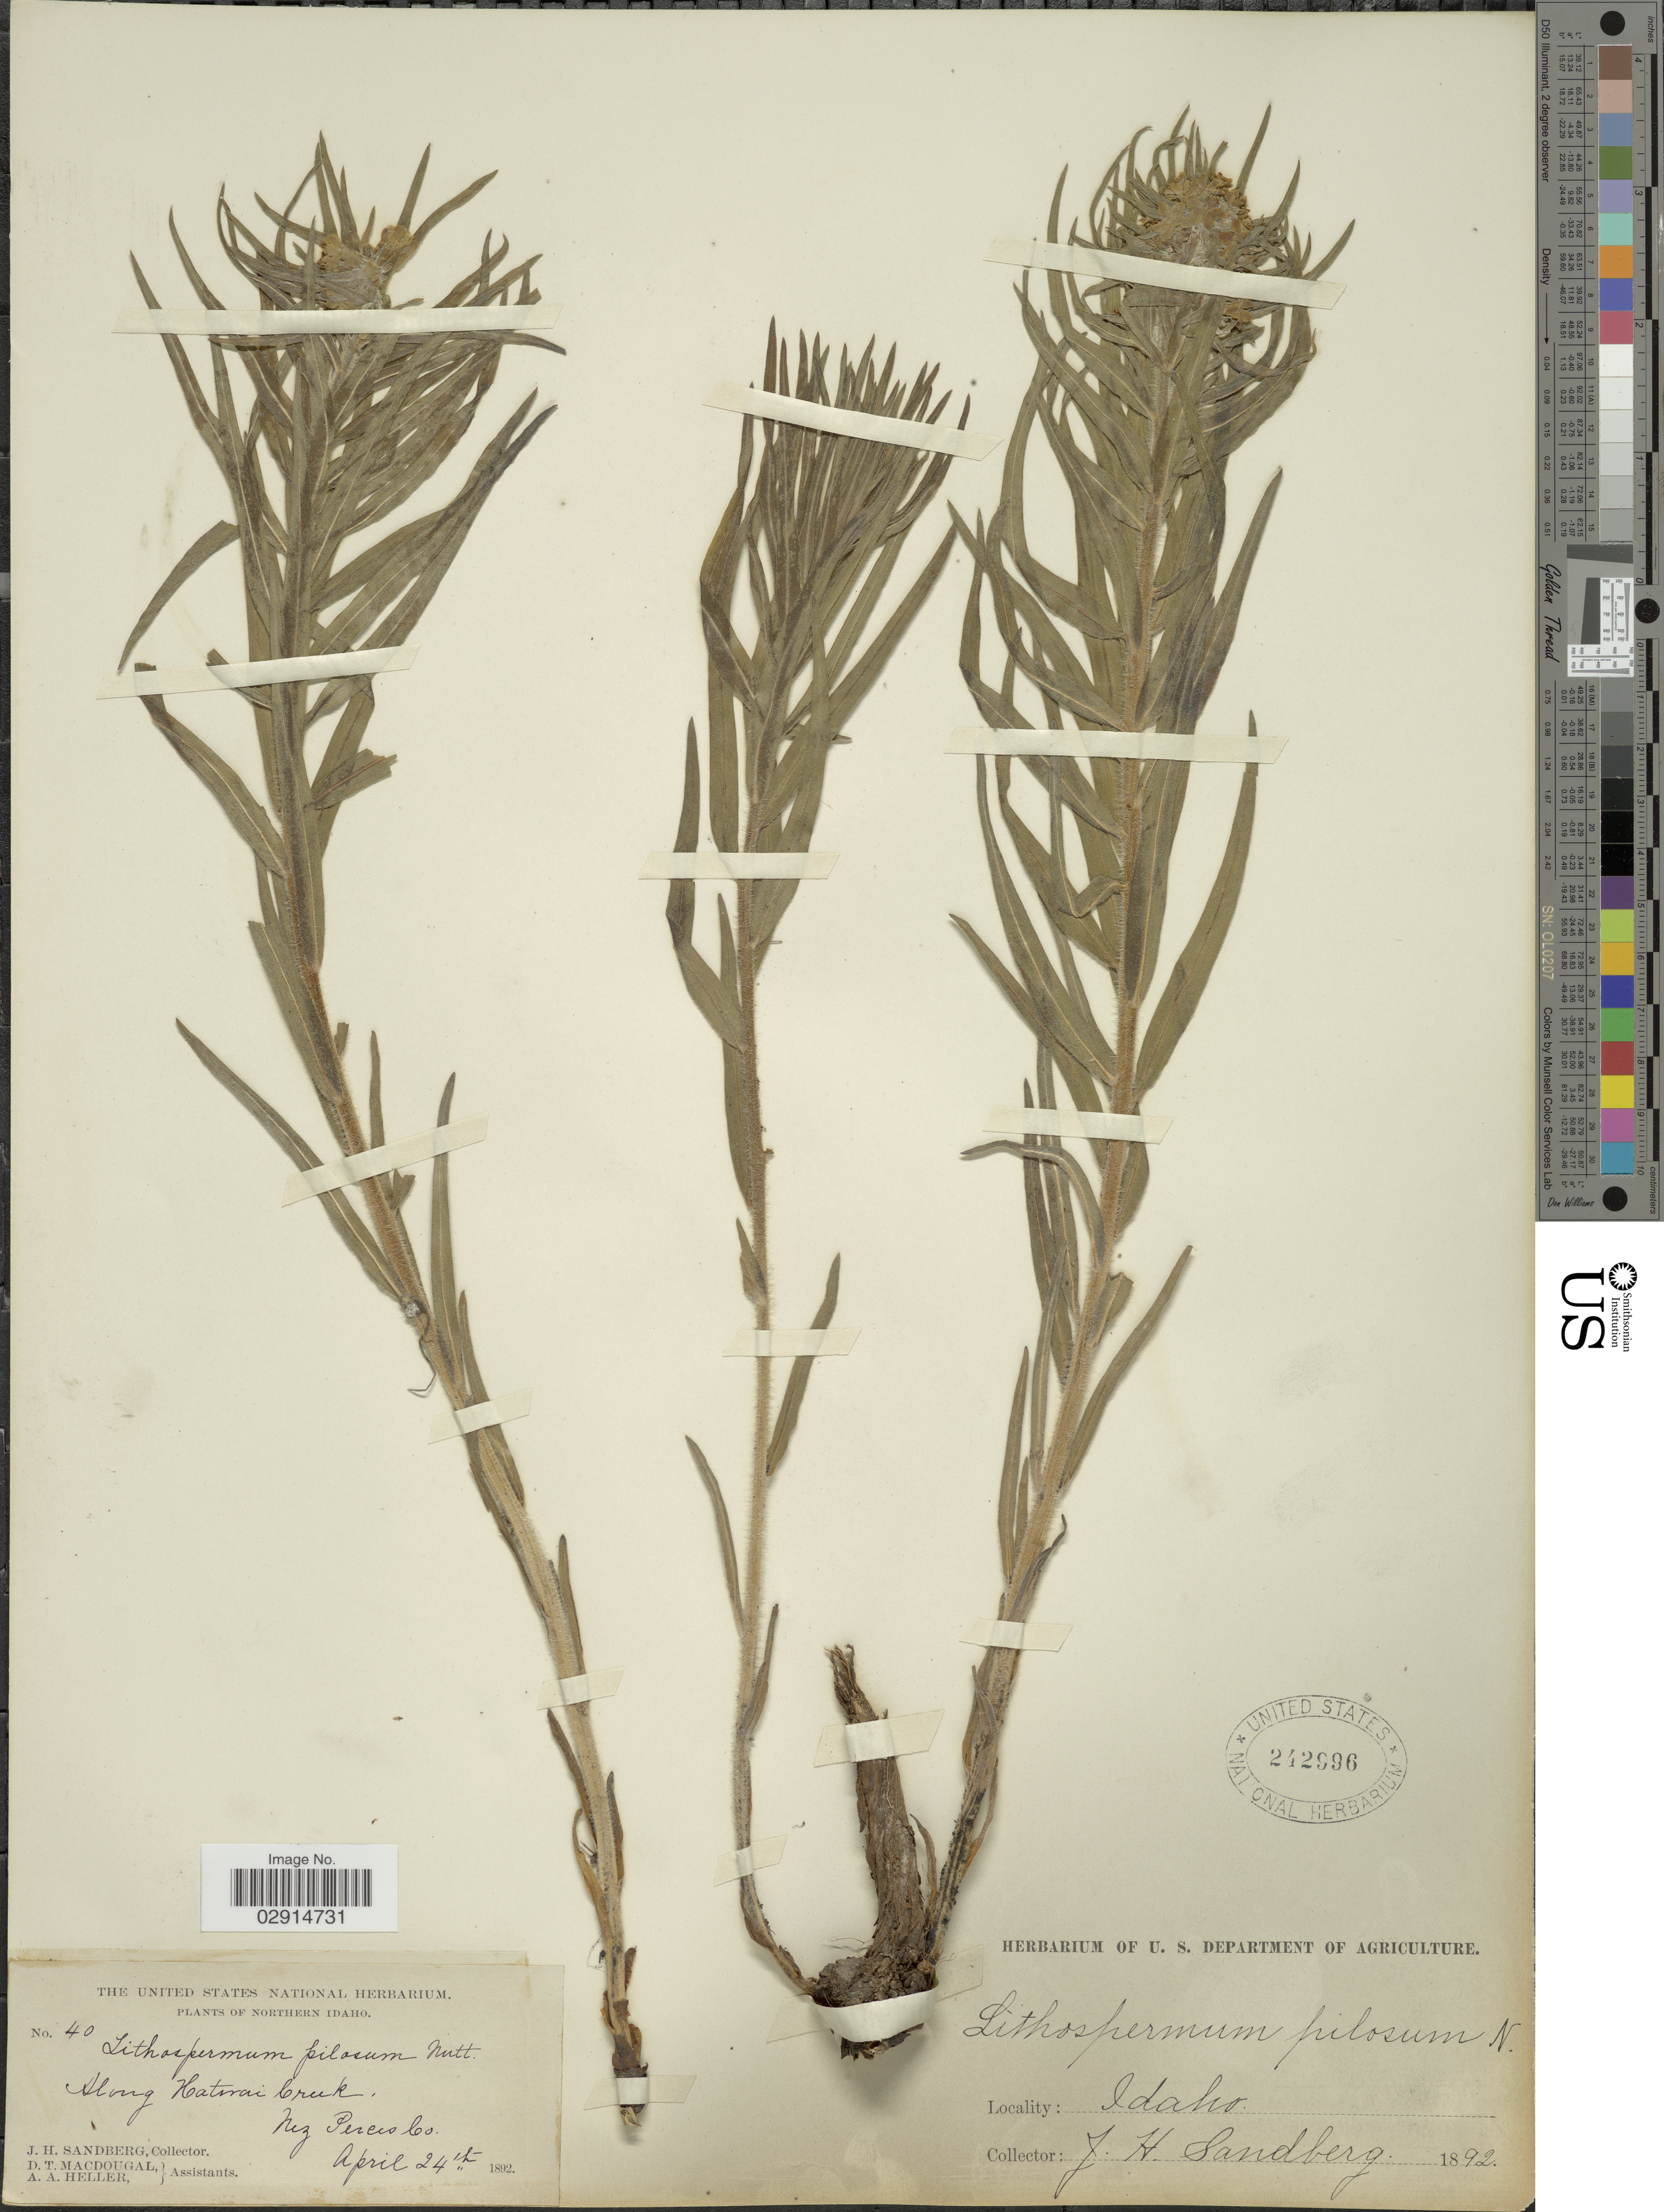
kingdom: Plantae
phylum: Tracheophyta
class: Magnoliopsida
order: Boraginales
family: Boraginaceae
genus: Lithospermum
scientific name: Lithospermum ruderale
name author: Douglas ex Lehm.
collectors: J. H. Sandberg, D. T. MacDougal & A. A. Heller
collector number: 40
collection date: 1892-04-24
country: United States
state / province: Idaho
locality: Northern Idaho, Along Haterai Creek, Nez Perces Co.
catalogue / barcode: US 242996